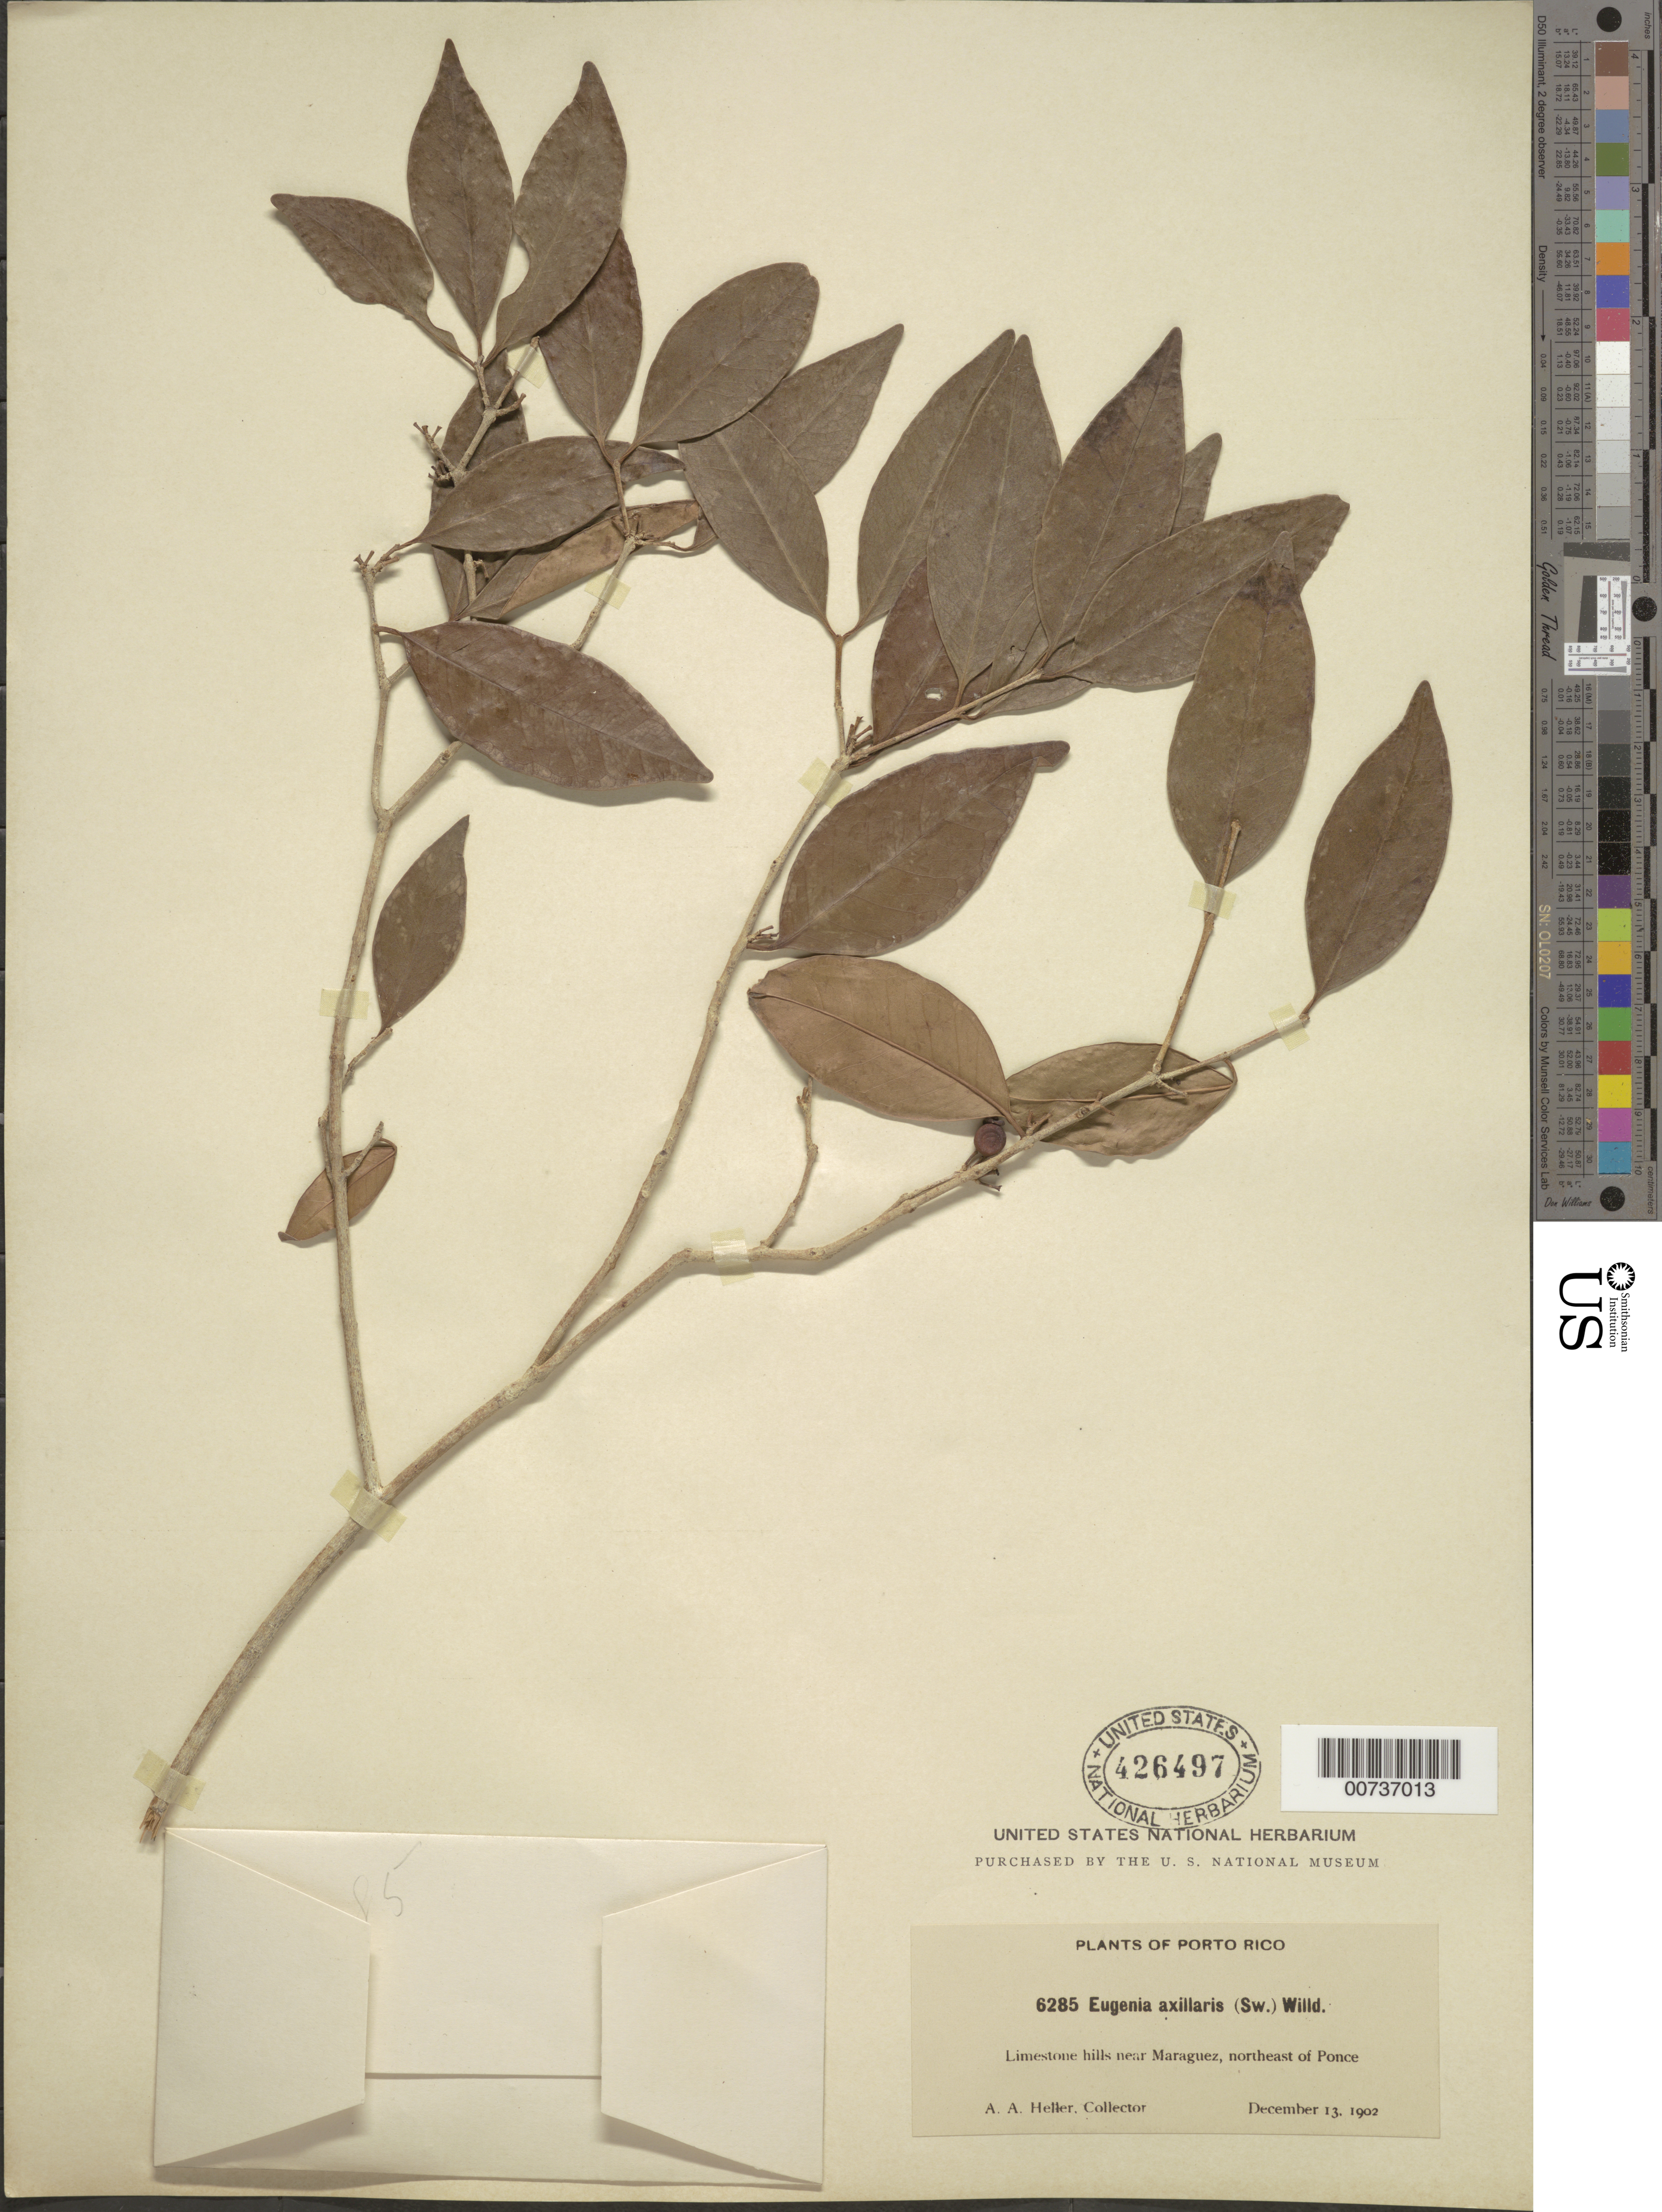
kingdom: Plantae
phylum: Tracheophyta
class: Magnoliopsida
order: Myrtales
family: Myrtaceae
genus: Eugenia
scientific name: Eugenia axillaris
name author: (Sw.) Willd.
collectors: A. A. Heller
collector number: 6285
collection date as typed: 13 Dec 1902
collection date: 1902-12-13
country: Puerto Rico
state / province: Ponce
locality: Near Mayaguez, northeast of Ponce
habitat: Limestone hills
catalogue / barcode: US 426497